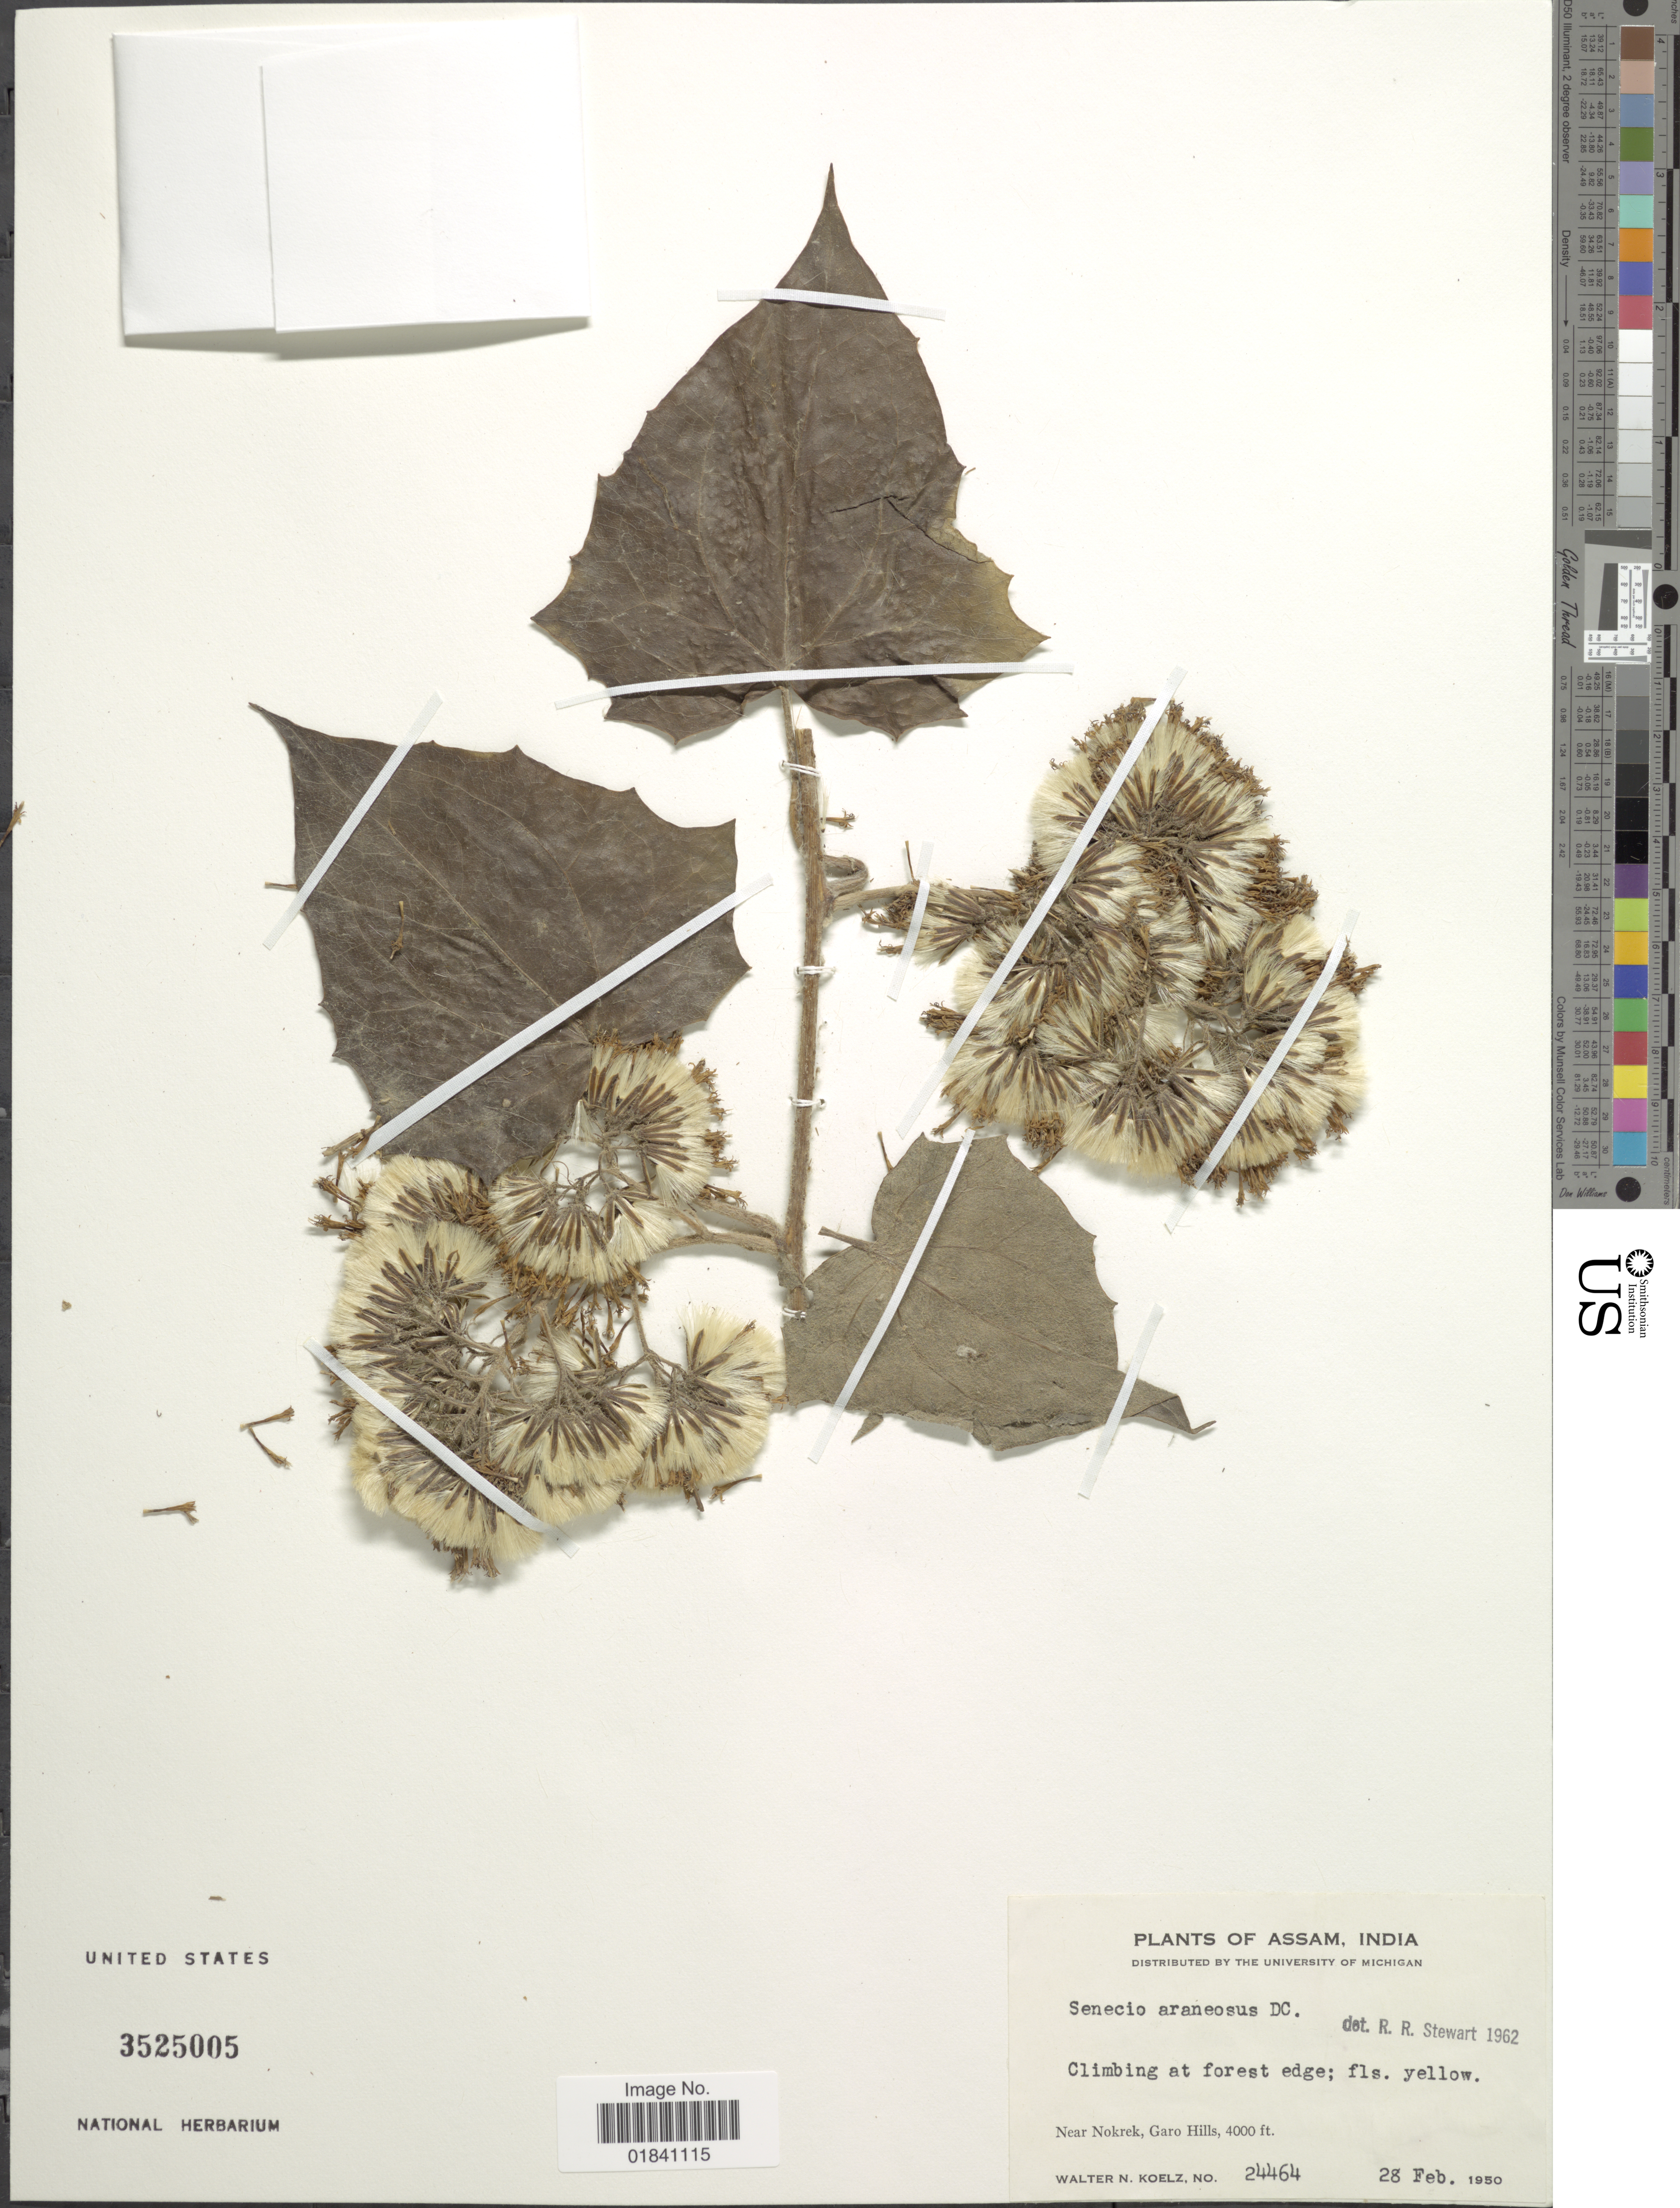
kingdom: Plantae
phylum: Tracheophyta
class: Magnoliopsida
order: Asterales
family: Asteraceae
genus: Cissampelopsis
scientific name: Cissampelopsis corifolia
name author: C. Jeffrey & Y.L. Chen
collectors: W. N. Koelz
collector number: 24464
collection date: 1950-02-28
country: India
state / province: Meghalaya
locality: Near Nokrek, Garo Hills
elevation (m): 1219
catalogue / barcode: US 3525005